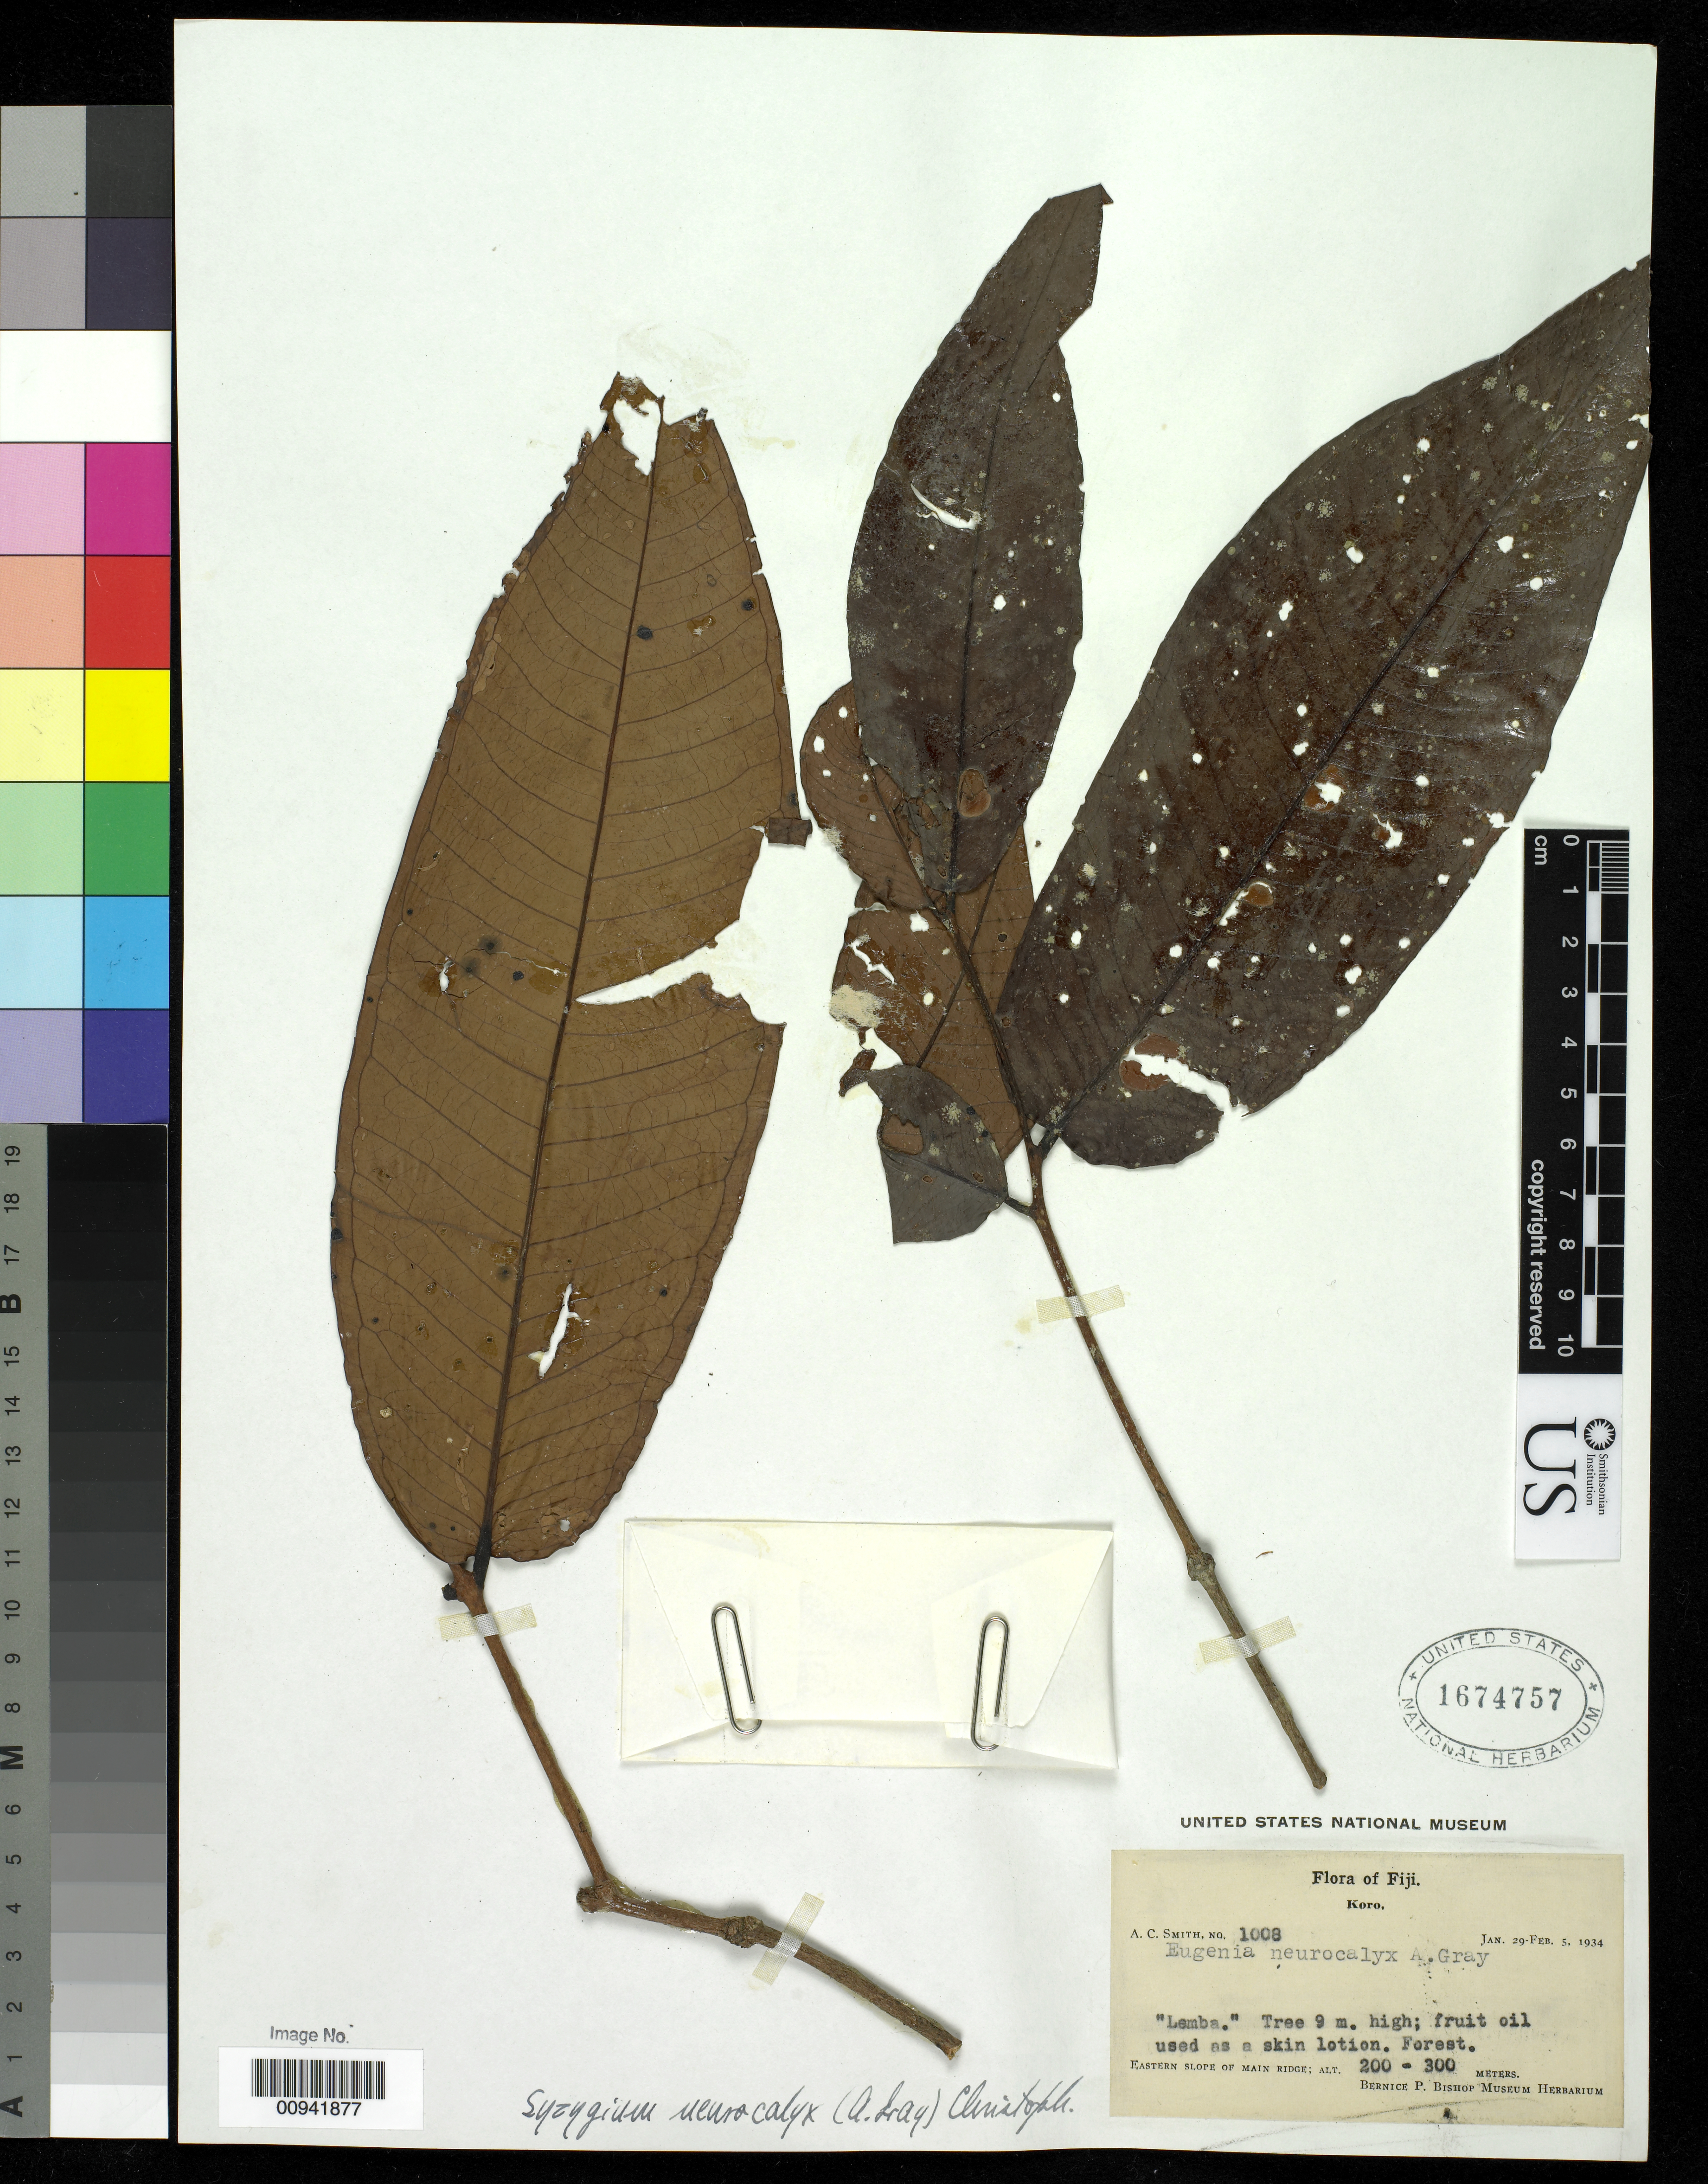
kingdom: Plantae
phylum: Tracheophyta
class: Magnoliopsida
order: Myrtales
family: Myrtaceae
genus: Syzygium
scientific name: Syzygium neurocalyx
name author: (A. Gray) Christoph.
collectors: A. C. Smith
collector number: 1008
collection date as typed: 29 Jan 1934 to 05 Feb 1934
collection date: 1934-01-29/1934-02-05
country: Fiji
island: Koro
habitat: Forest.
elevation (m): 200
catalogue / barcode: US 1674757